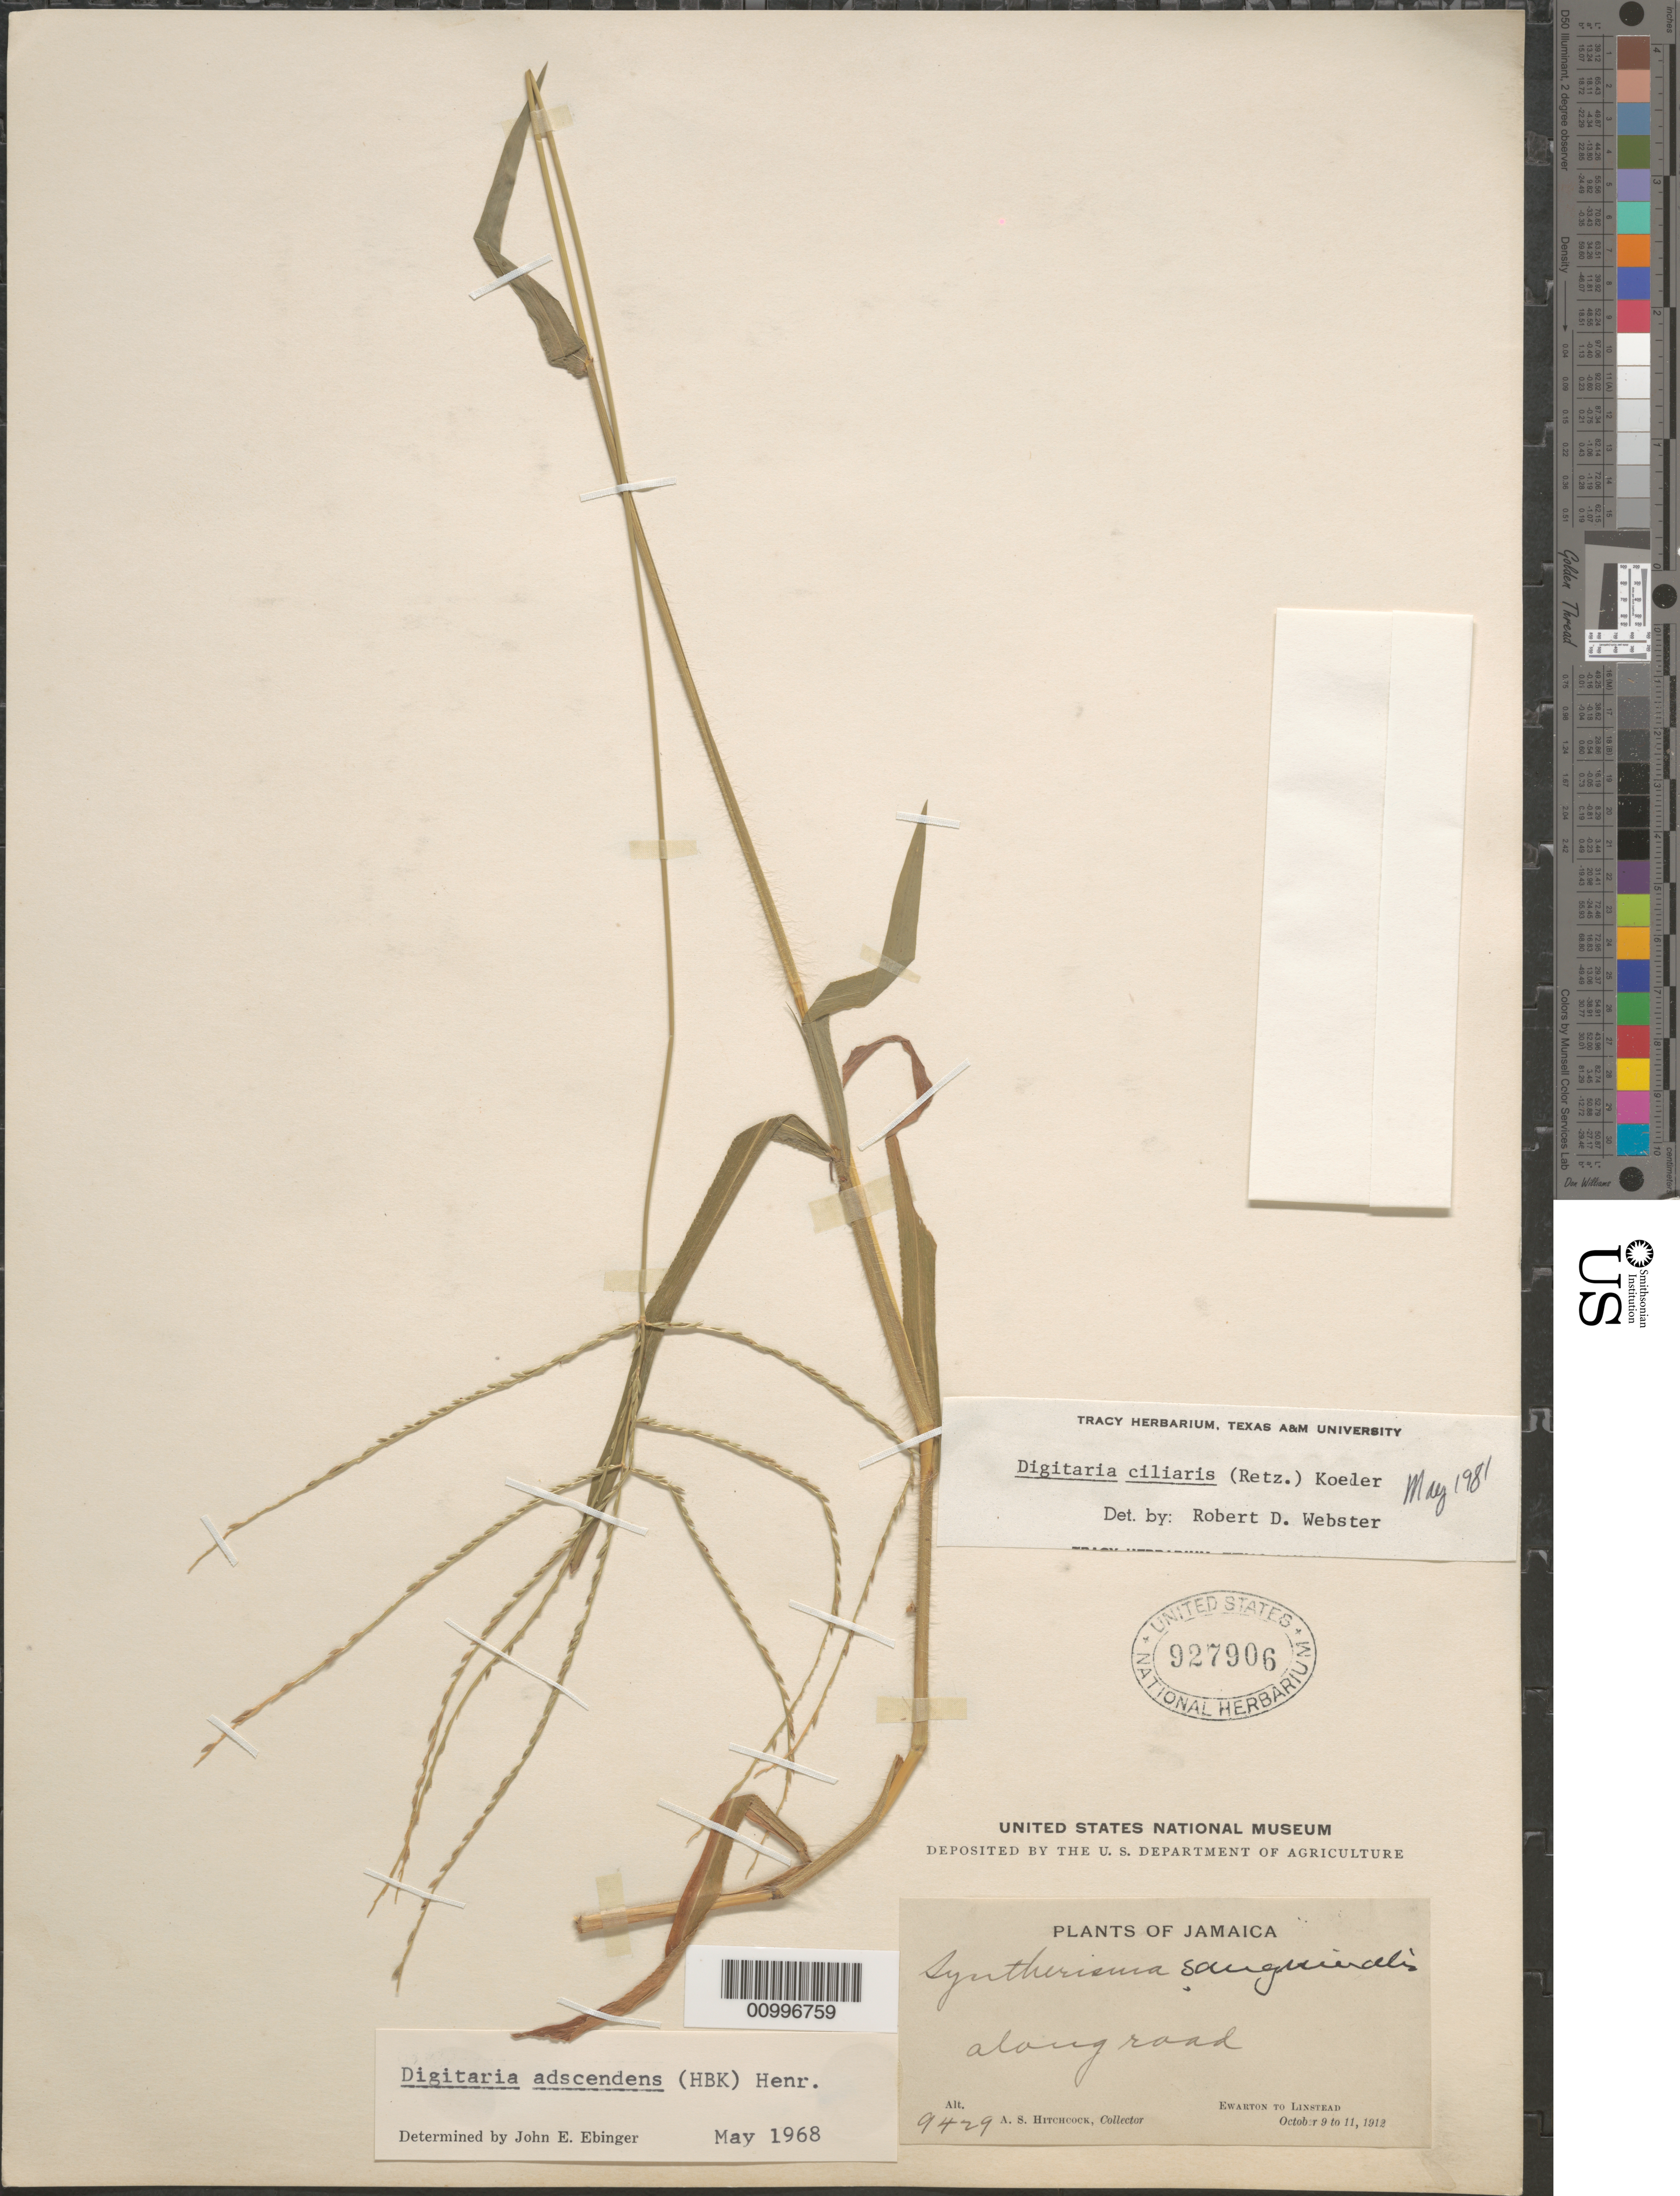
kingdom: Plantae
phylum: Tracheophyta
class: Liliopsida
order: Poales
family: Poaceae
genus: Digitaria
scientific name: Digitaria ciliaris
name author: (Retz.) Koeler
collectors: A. S. Hitchcock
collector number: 9429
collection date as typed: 09 Oct 1912 to 11 Oct 1912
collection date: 1912-10-09/1912-10-11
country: Jamaica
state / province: Saint Catherine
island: Jamaica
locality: Ewarton to Linstead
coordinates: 0 N, 0 E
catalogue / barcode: US 927906